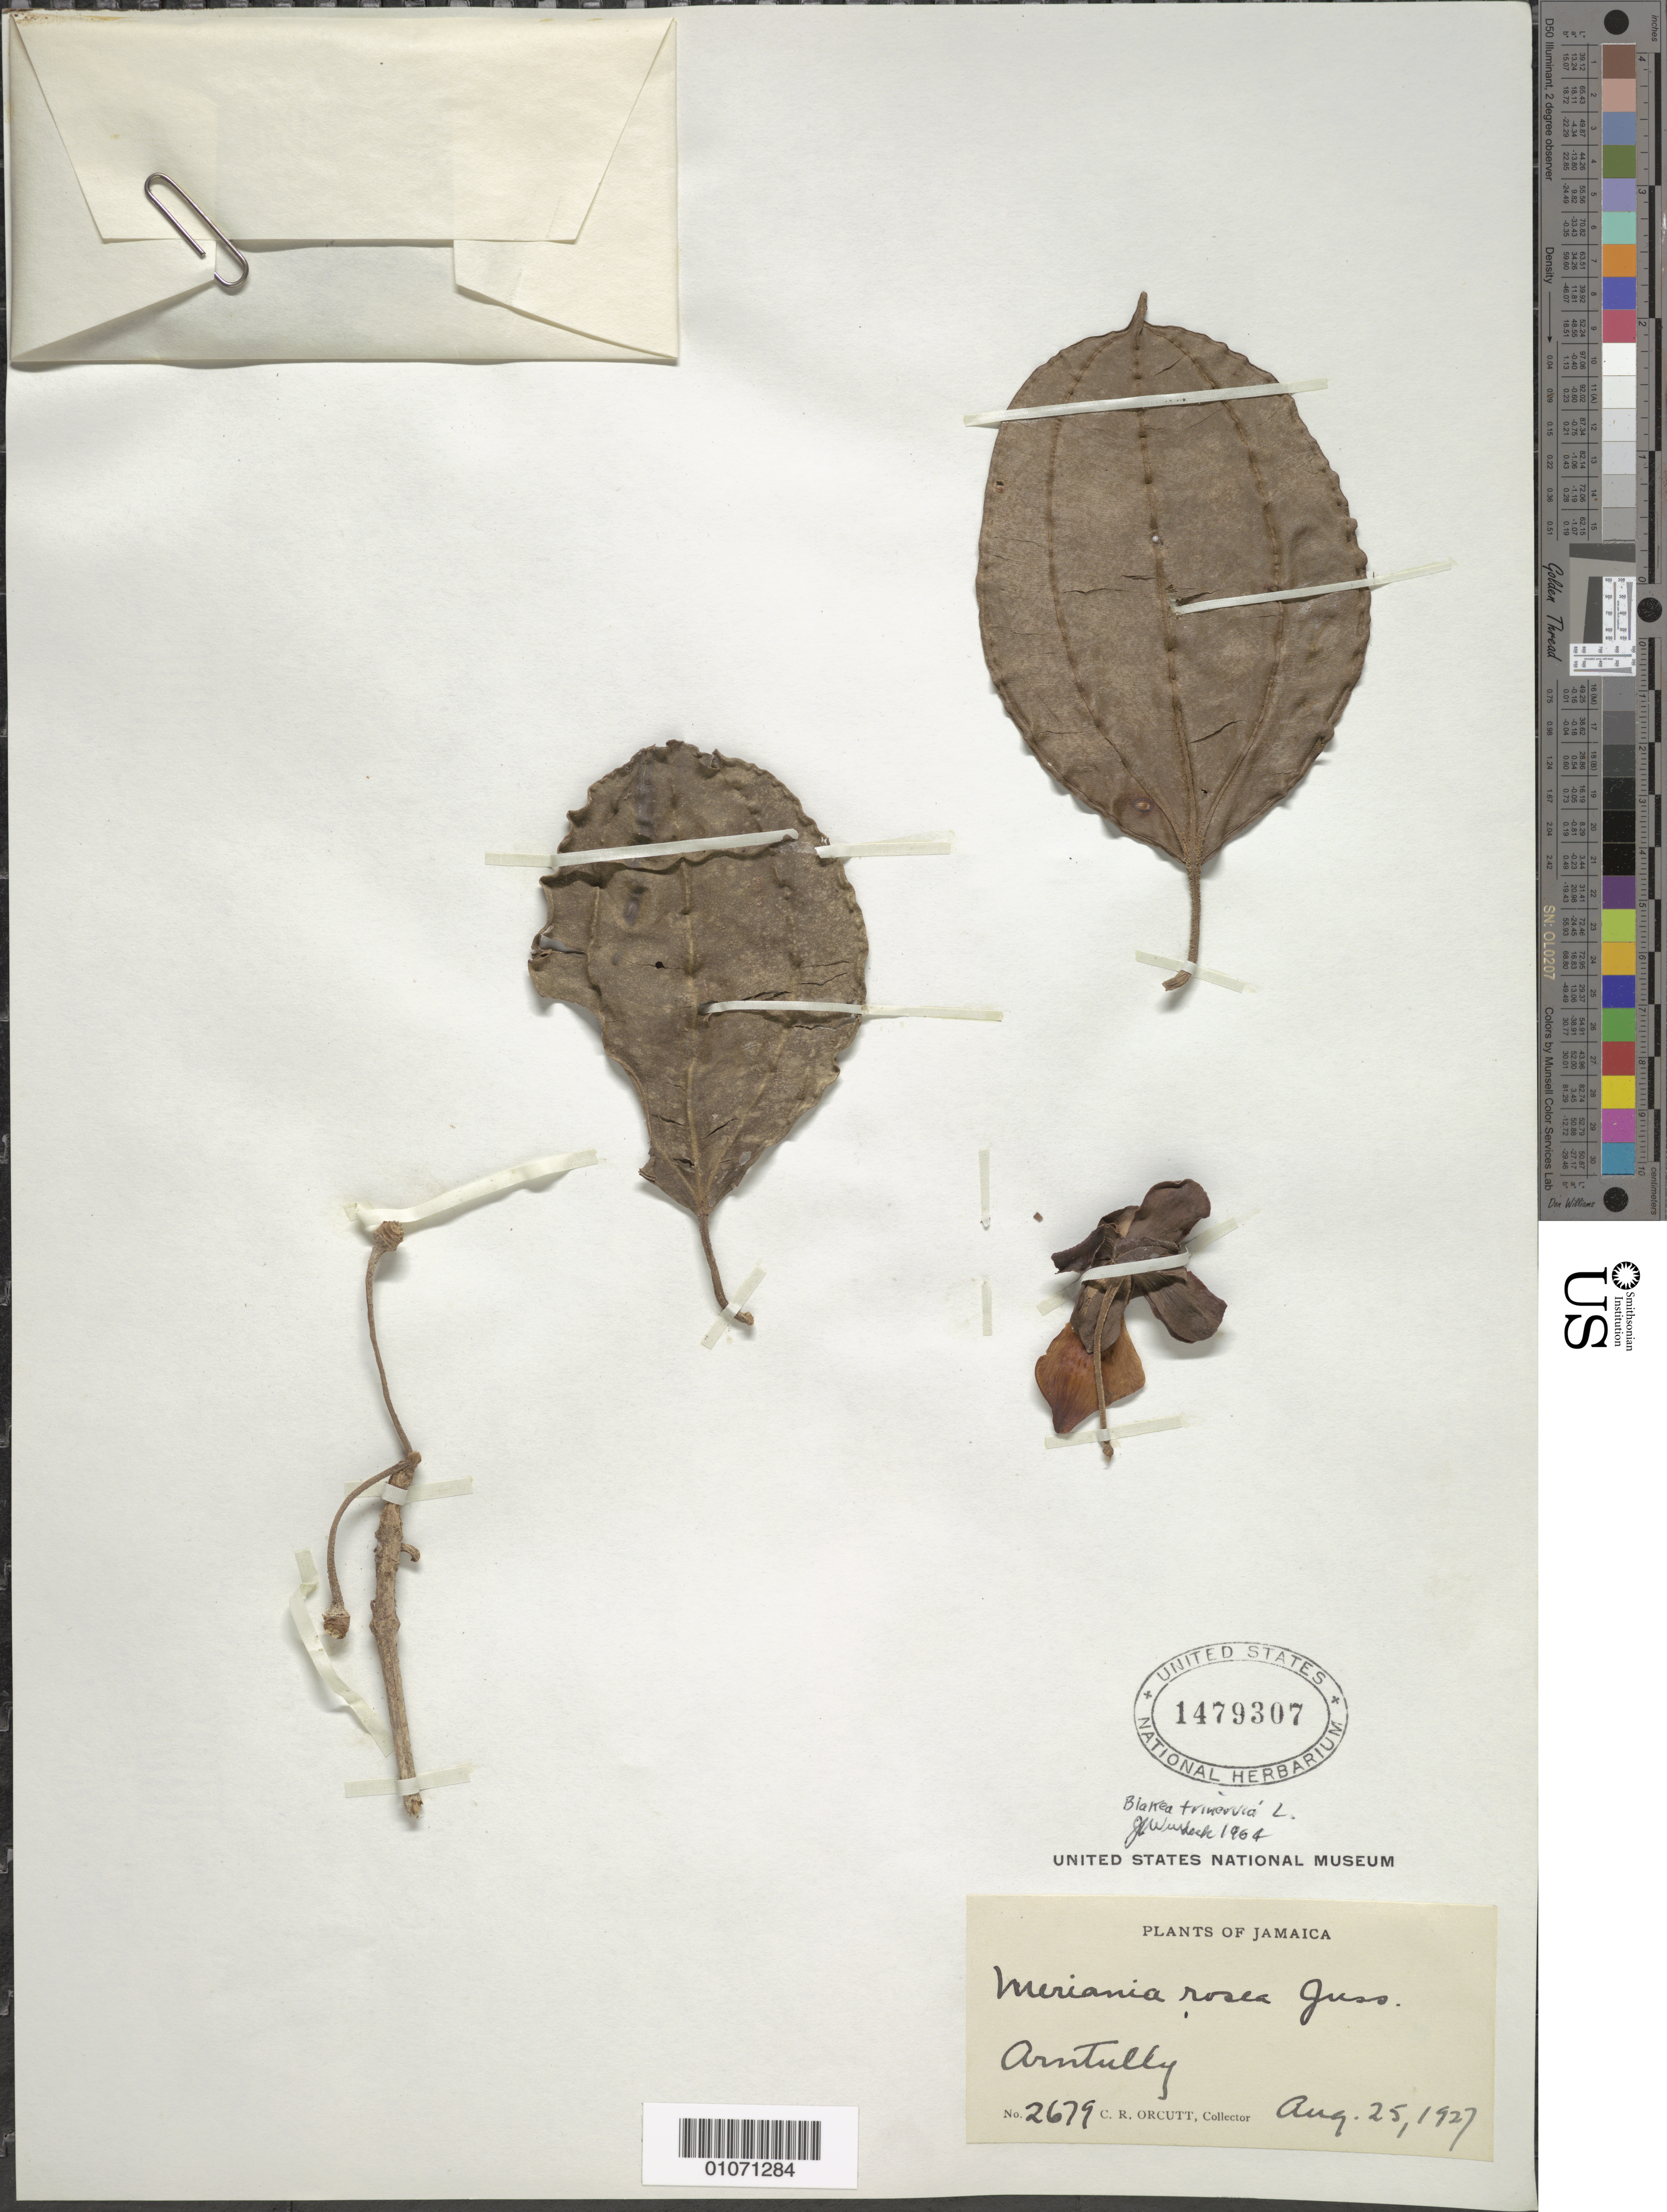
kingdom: Plantae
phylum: Tracheophyta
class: Magnoliopsida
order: Myrtales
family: Melastomataceae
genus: Blakea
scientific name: Blakea trinervia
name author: L.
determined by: Wurdack, John J., (US), US (UNITED STATES)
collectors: C. R. Orcutt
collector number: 2679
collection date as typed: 25 Aug 1927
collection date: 1927-08-25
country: Jamaica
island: Jamaica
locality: Arntully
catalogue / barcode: US 1473930